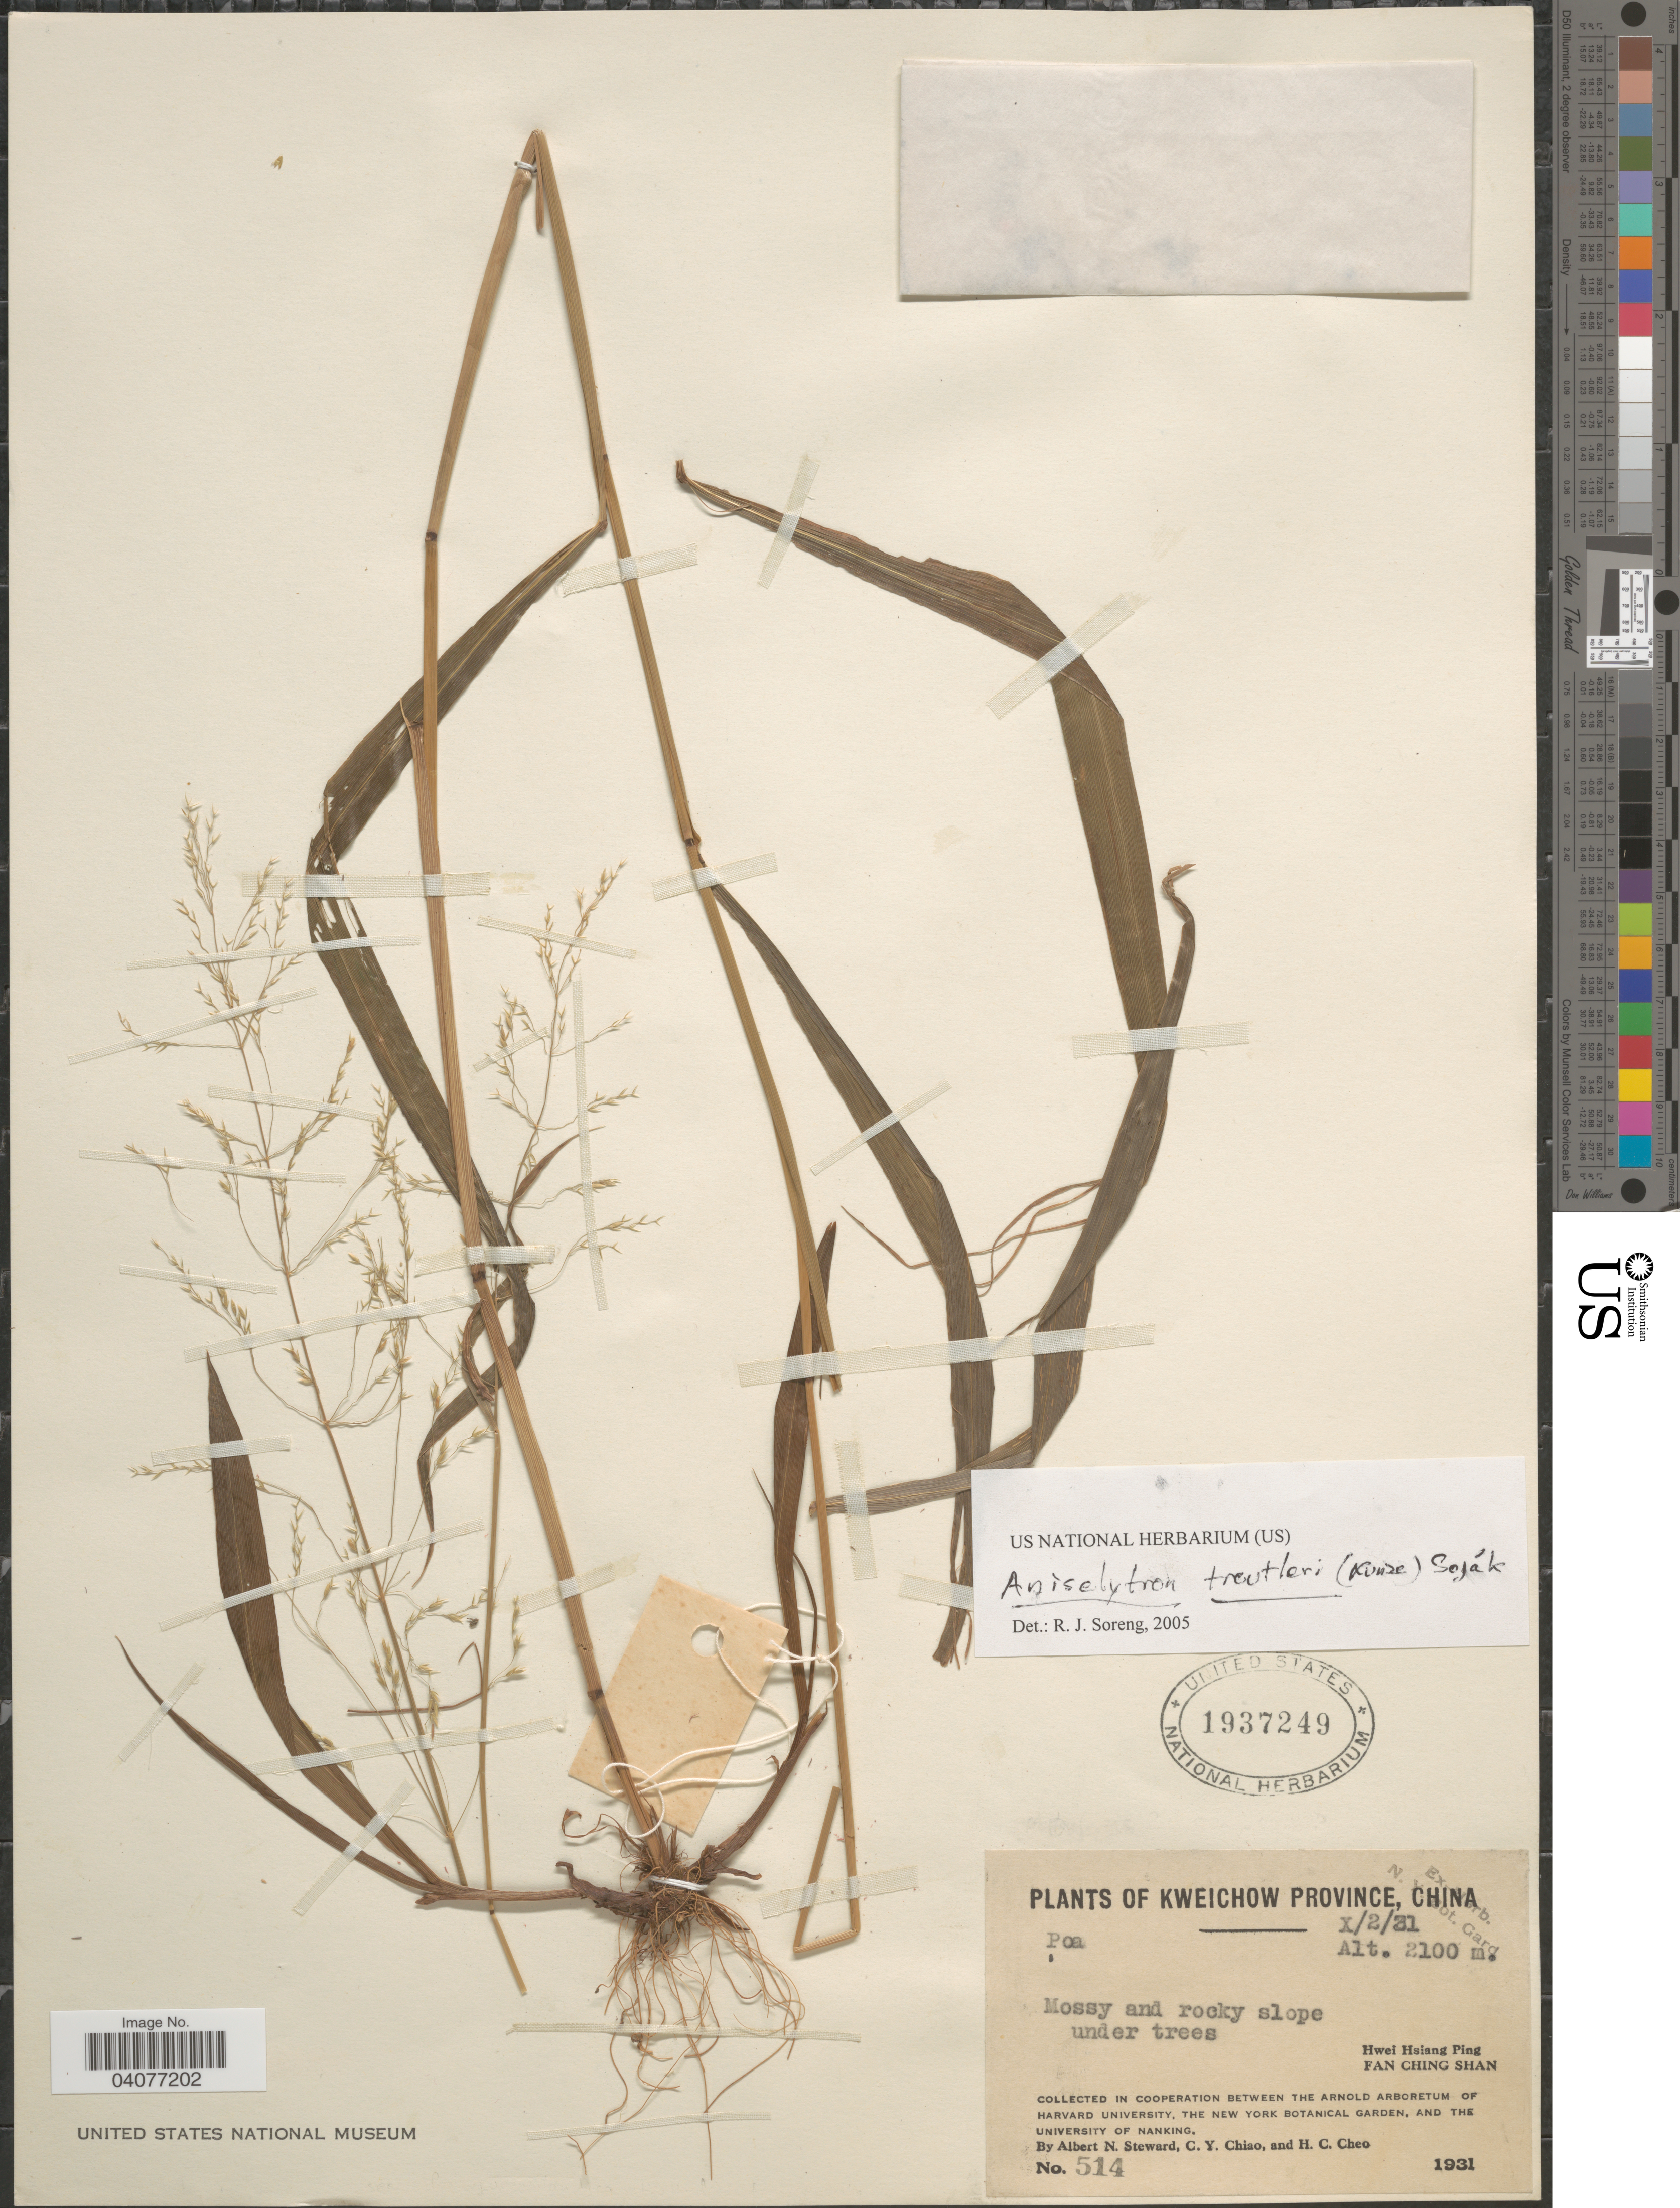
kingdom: Plantae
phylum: Tracheophyta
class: Liliopsida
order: Poales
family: Poaceae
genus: Aniselytron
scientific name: Aniselytron treutleri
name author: (Kuntze) Soják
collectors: A. N. Steward, C. Y. Chiao & H. Cheo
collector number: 514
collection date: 1931-10-02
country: China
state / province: Guizhou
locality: Kweichow Province. Hwei Hsiang Ping. Fan Ching Shan.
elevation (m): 2100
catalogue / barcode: US 1937249